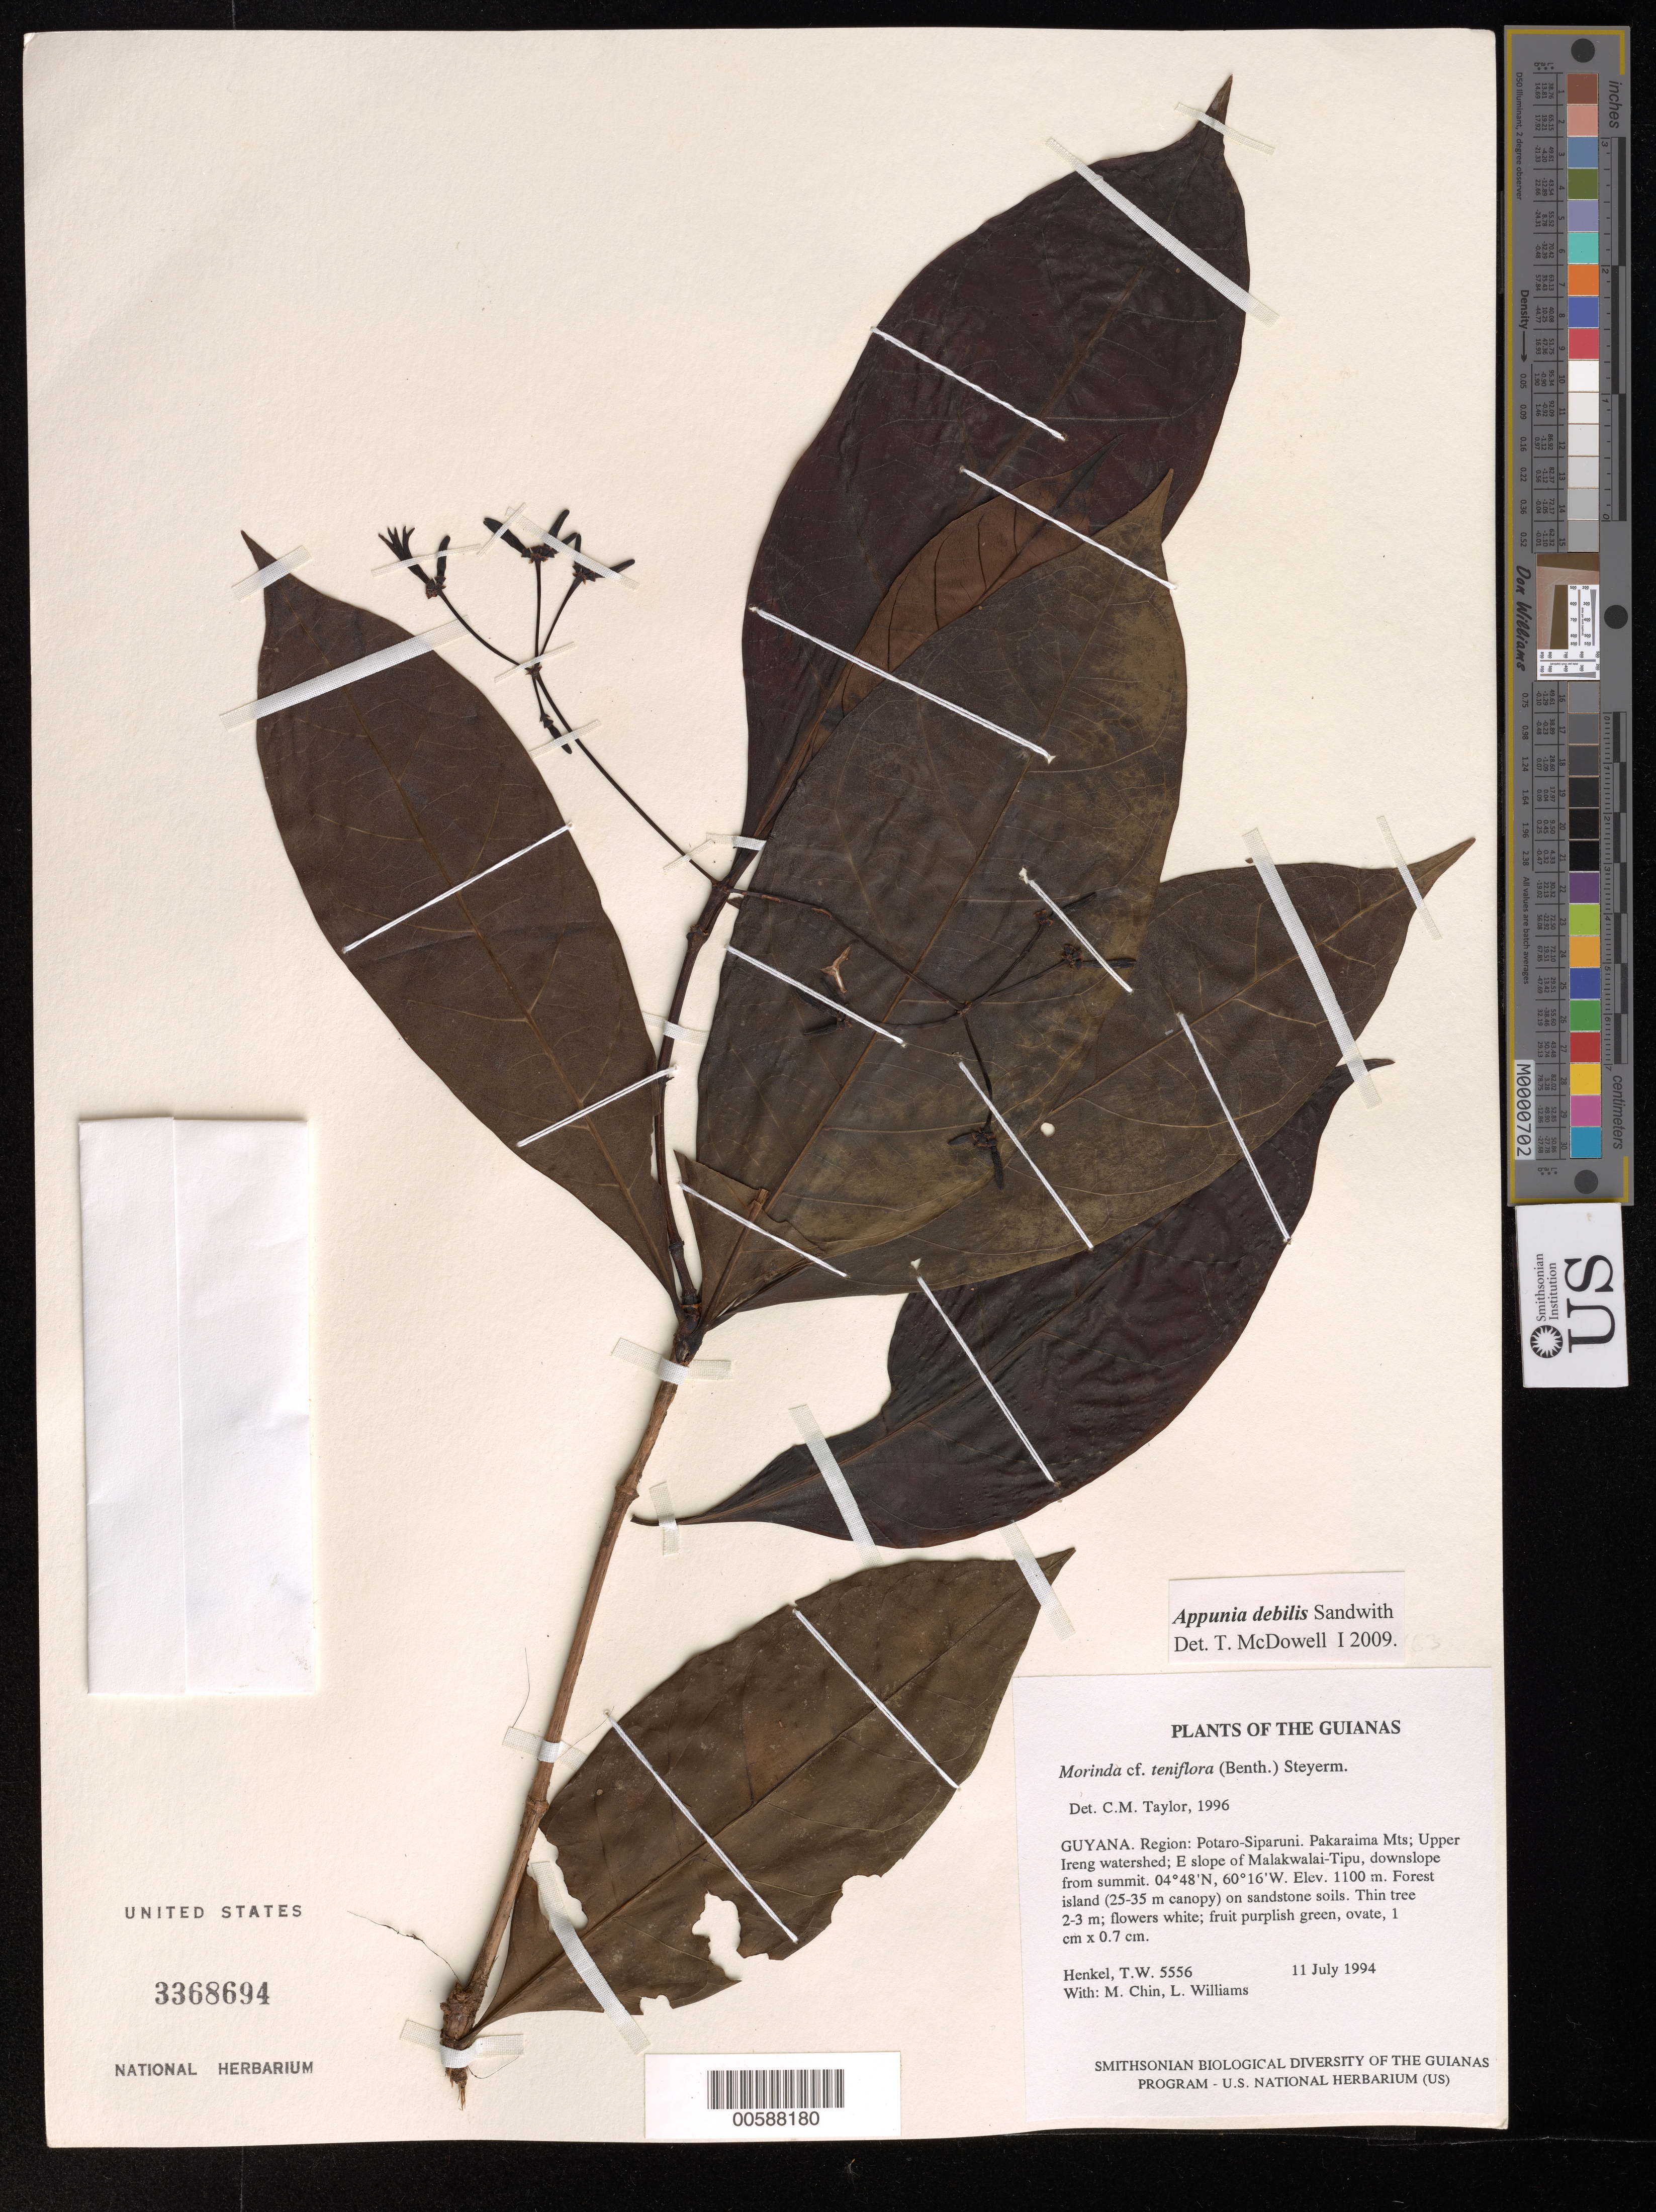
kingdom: Plantae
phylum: Tracheophyta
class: Magnoliopsida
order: Gentianales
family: Rubiaceae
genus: Appunia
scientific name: Appunia debilis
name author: Sandwith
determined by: McDowell, T.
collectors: T. Henkel, M. Chin & L. Williams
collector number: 5556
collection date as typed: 11 July 1994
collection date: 1994-07-11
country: Guyana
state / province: Potaro-Siparuni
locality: Pakaraima Mts; Upper Ireng watershed; E slope of Malakwalai-Tipu, downslope from summit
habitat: Forest island (25-35 m canopy) on sandstone soils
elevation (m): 1100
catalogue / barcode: US 3368694